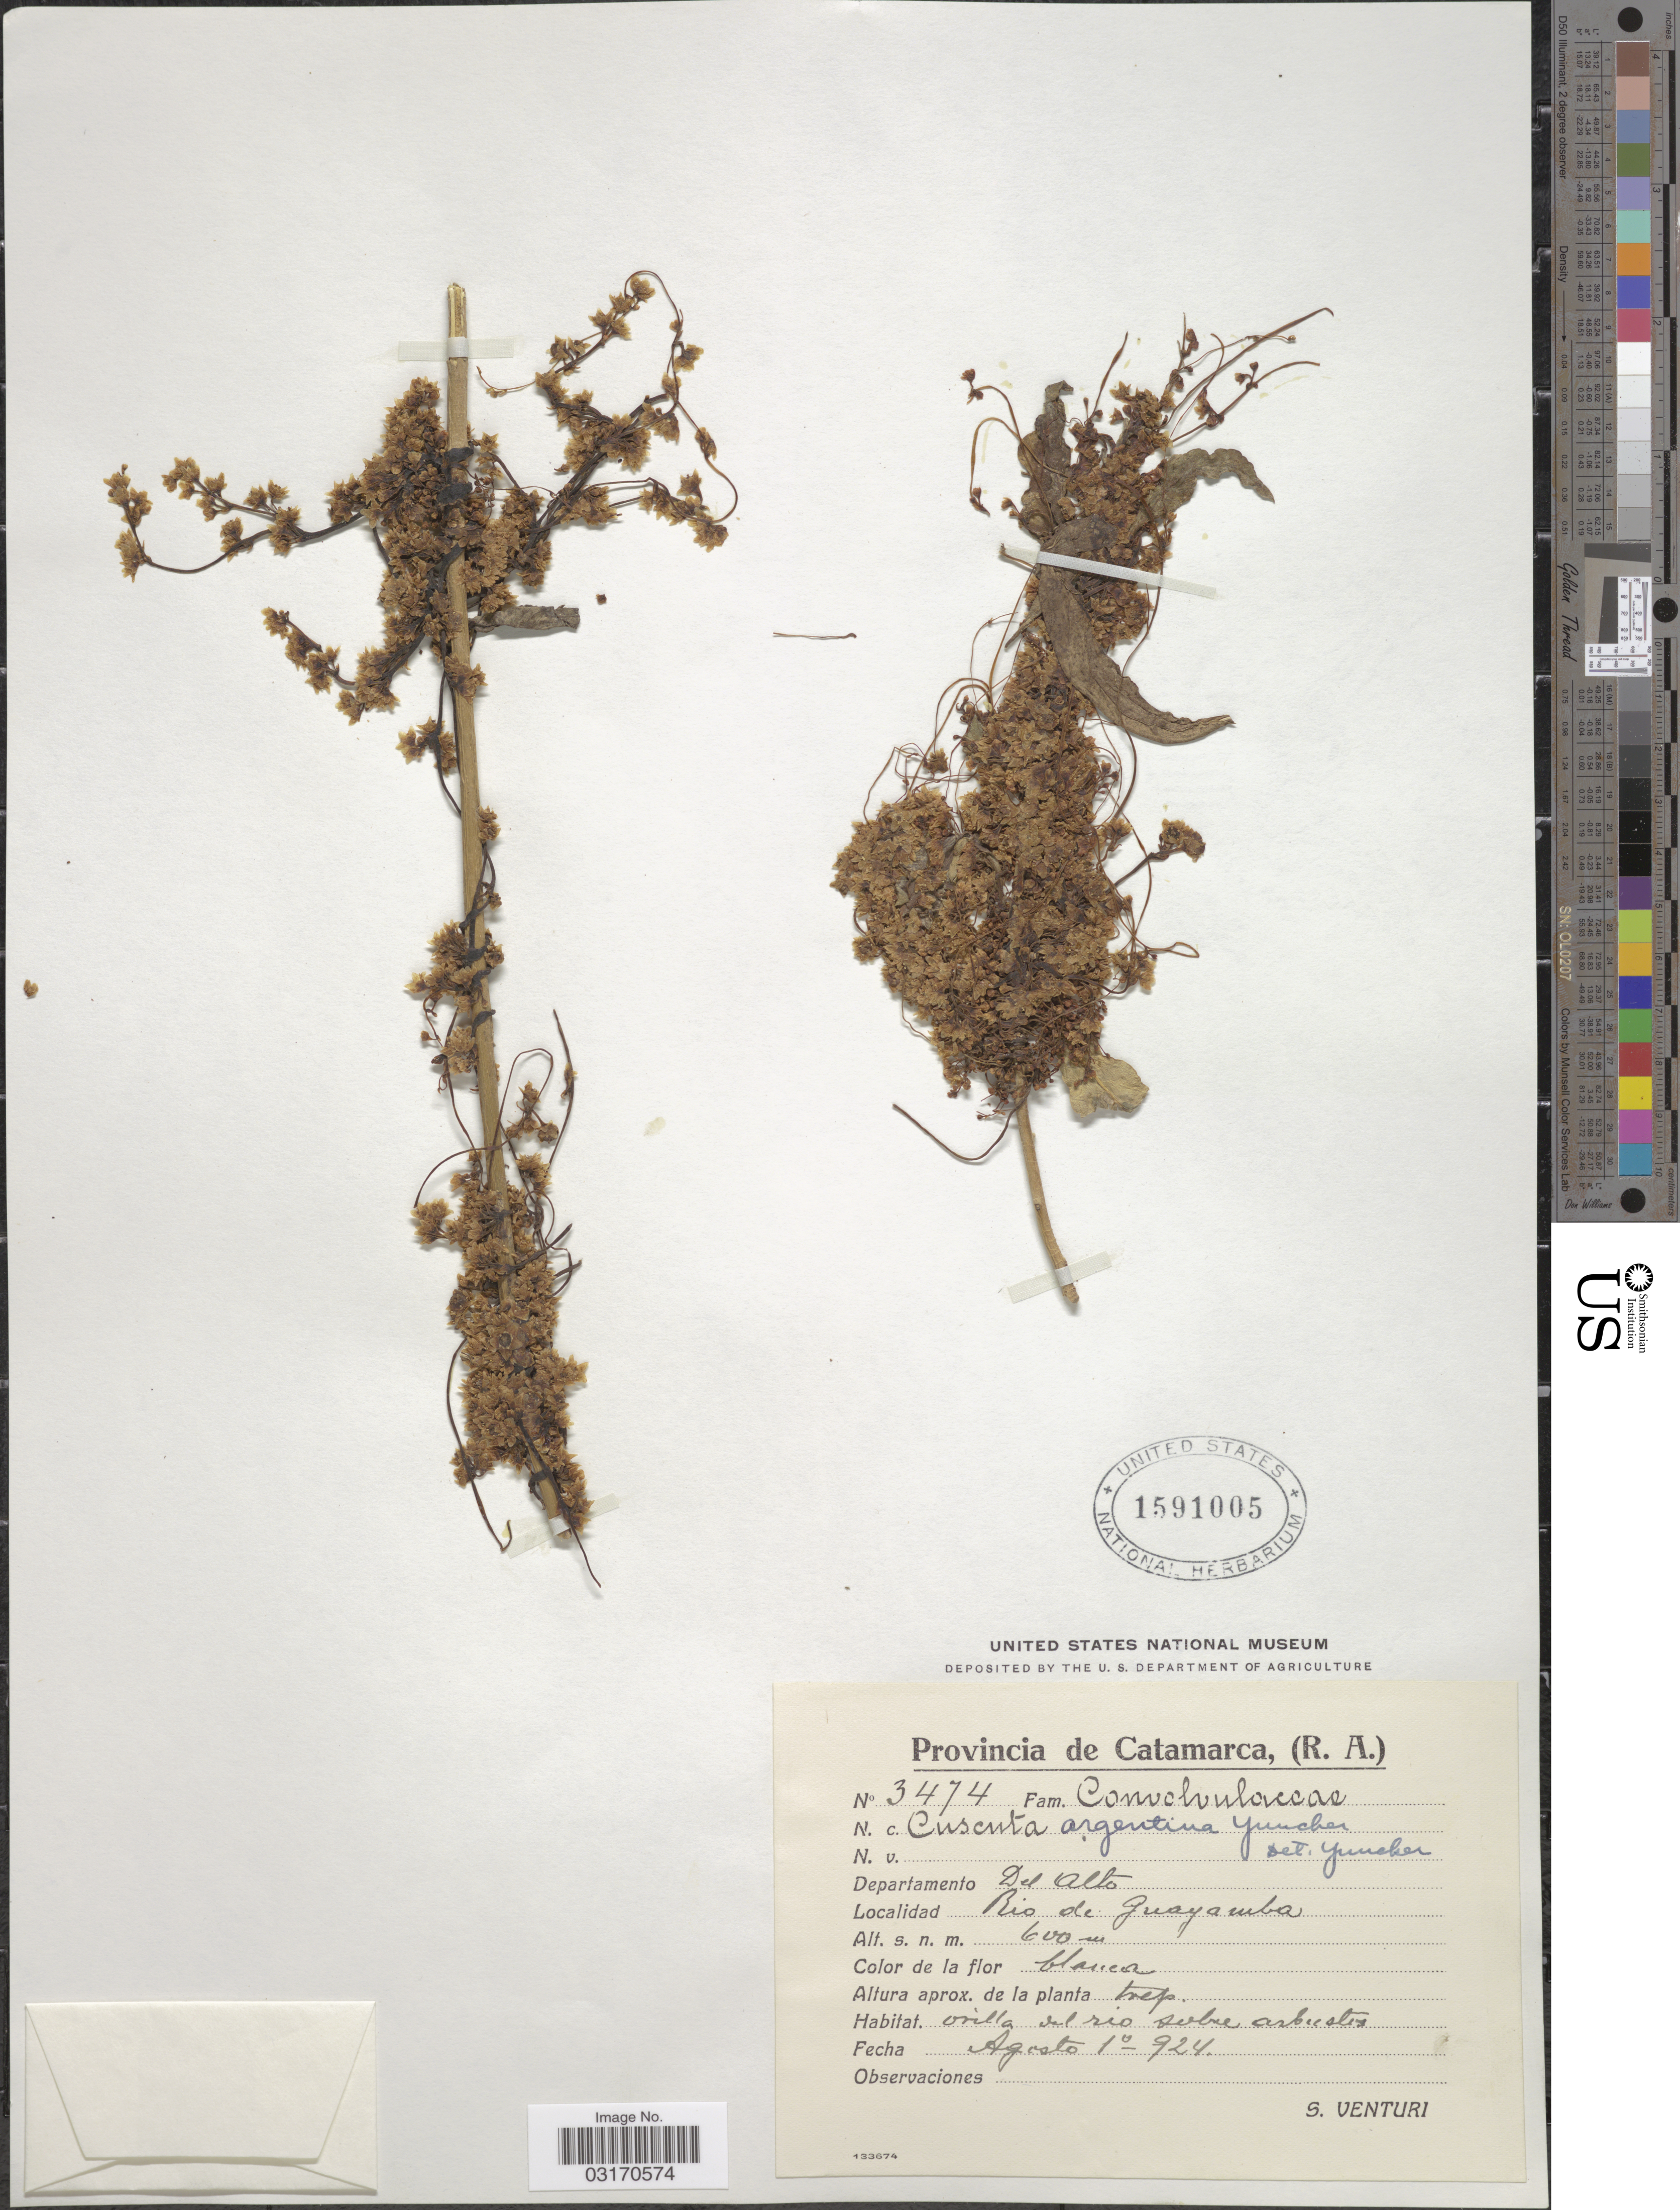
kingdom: Plantae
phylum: Tracheophyta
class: Magnoliopsida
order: Solanales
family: Convolvulaceae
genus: Cuscuta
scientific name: Cuscuta argentinana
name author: Yunck.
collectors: S. Venturi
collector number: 3474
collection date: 1924-08-01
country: Argentina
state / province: Catamarca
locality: Provincia de Catamarca, (R. A.). Departamento Del Alto. Rio de Guayamba.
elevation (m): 600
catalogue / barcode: US 1591005